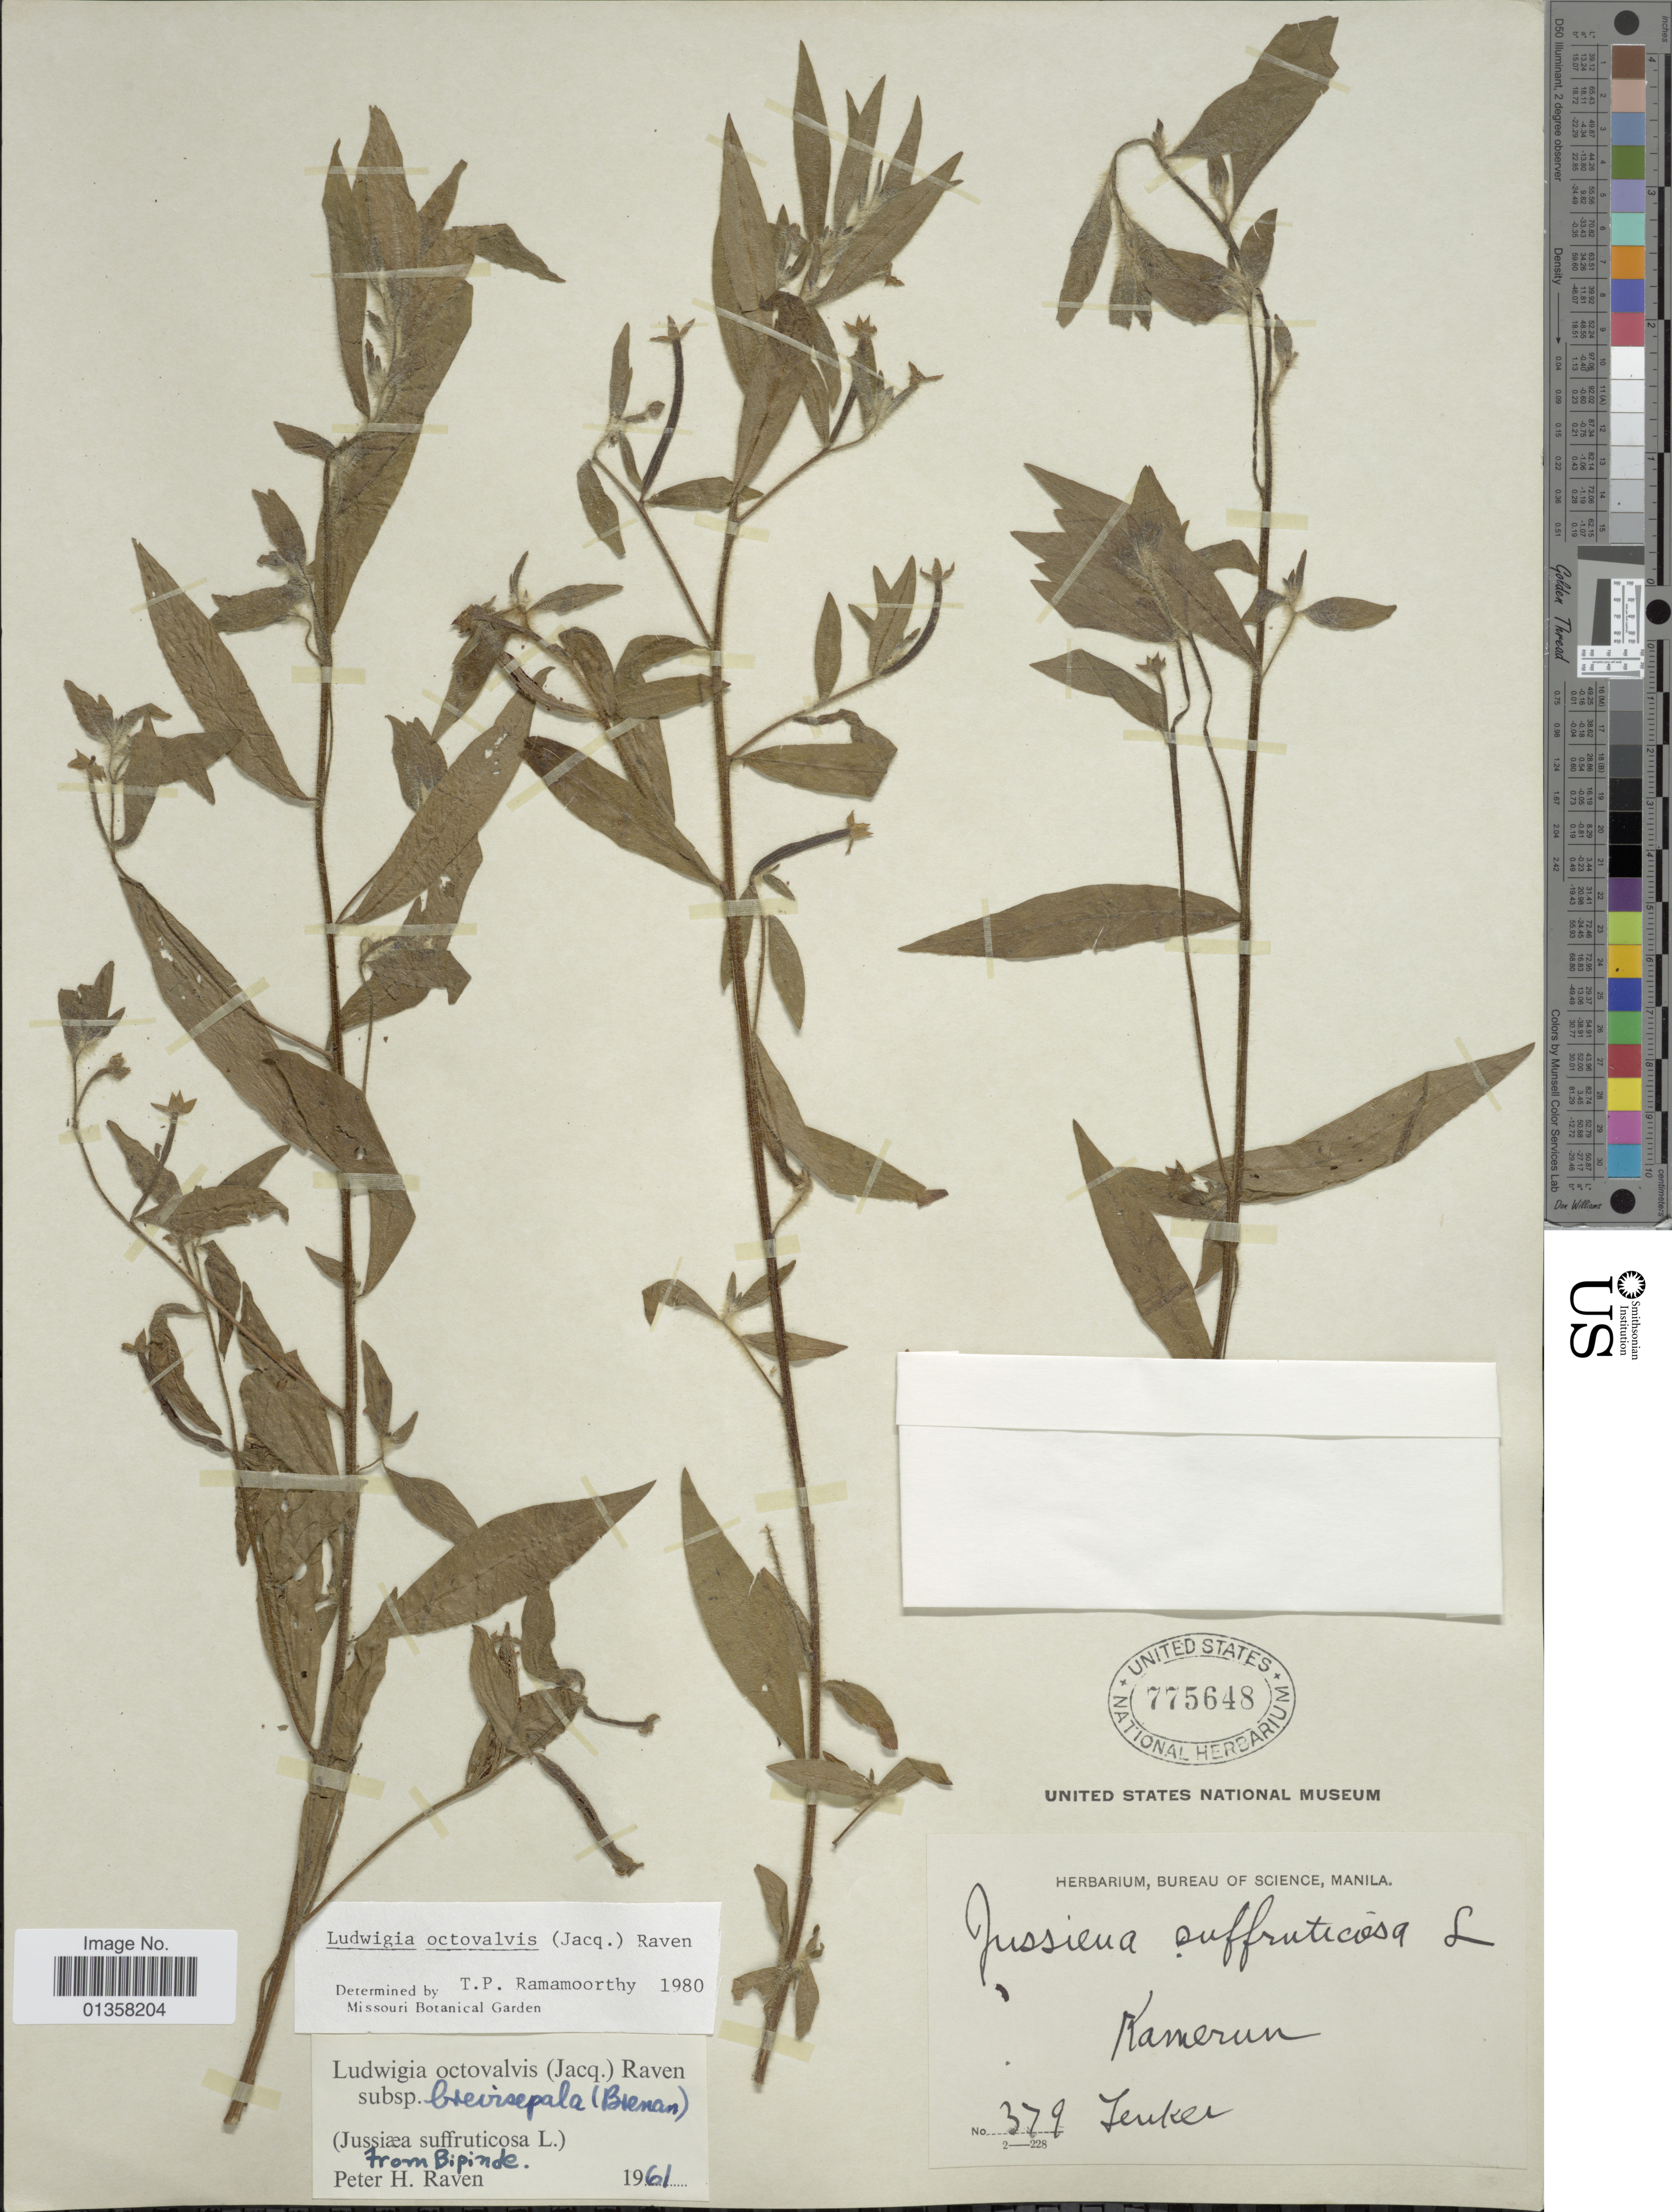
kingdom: Plantae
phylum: Tracheophyta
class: Magnoliopsida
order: Myrtales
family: Onagraceae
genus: Ludwigia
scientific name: Ludwigia octovalvis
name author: (Jacq.) P.H. Raven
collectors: Zenker, --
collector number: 379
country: Cameroon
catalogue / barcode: US 775648